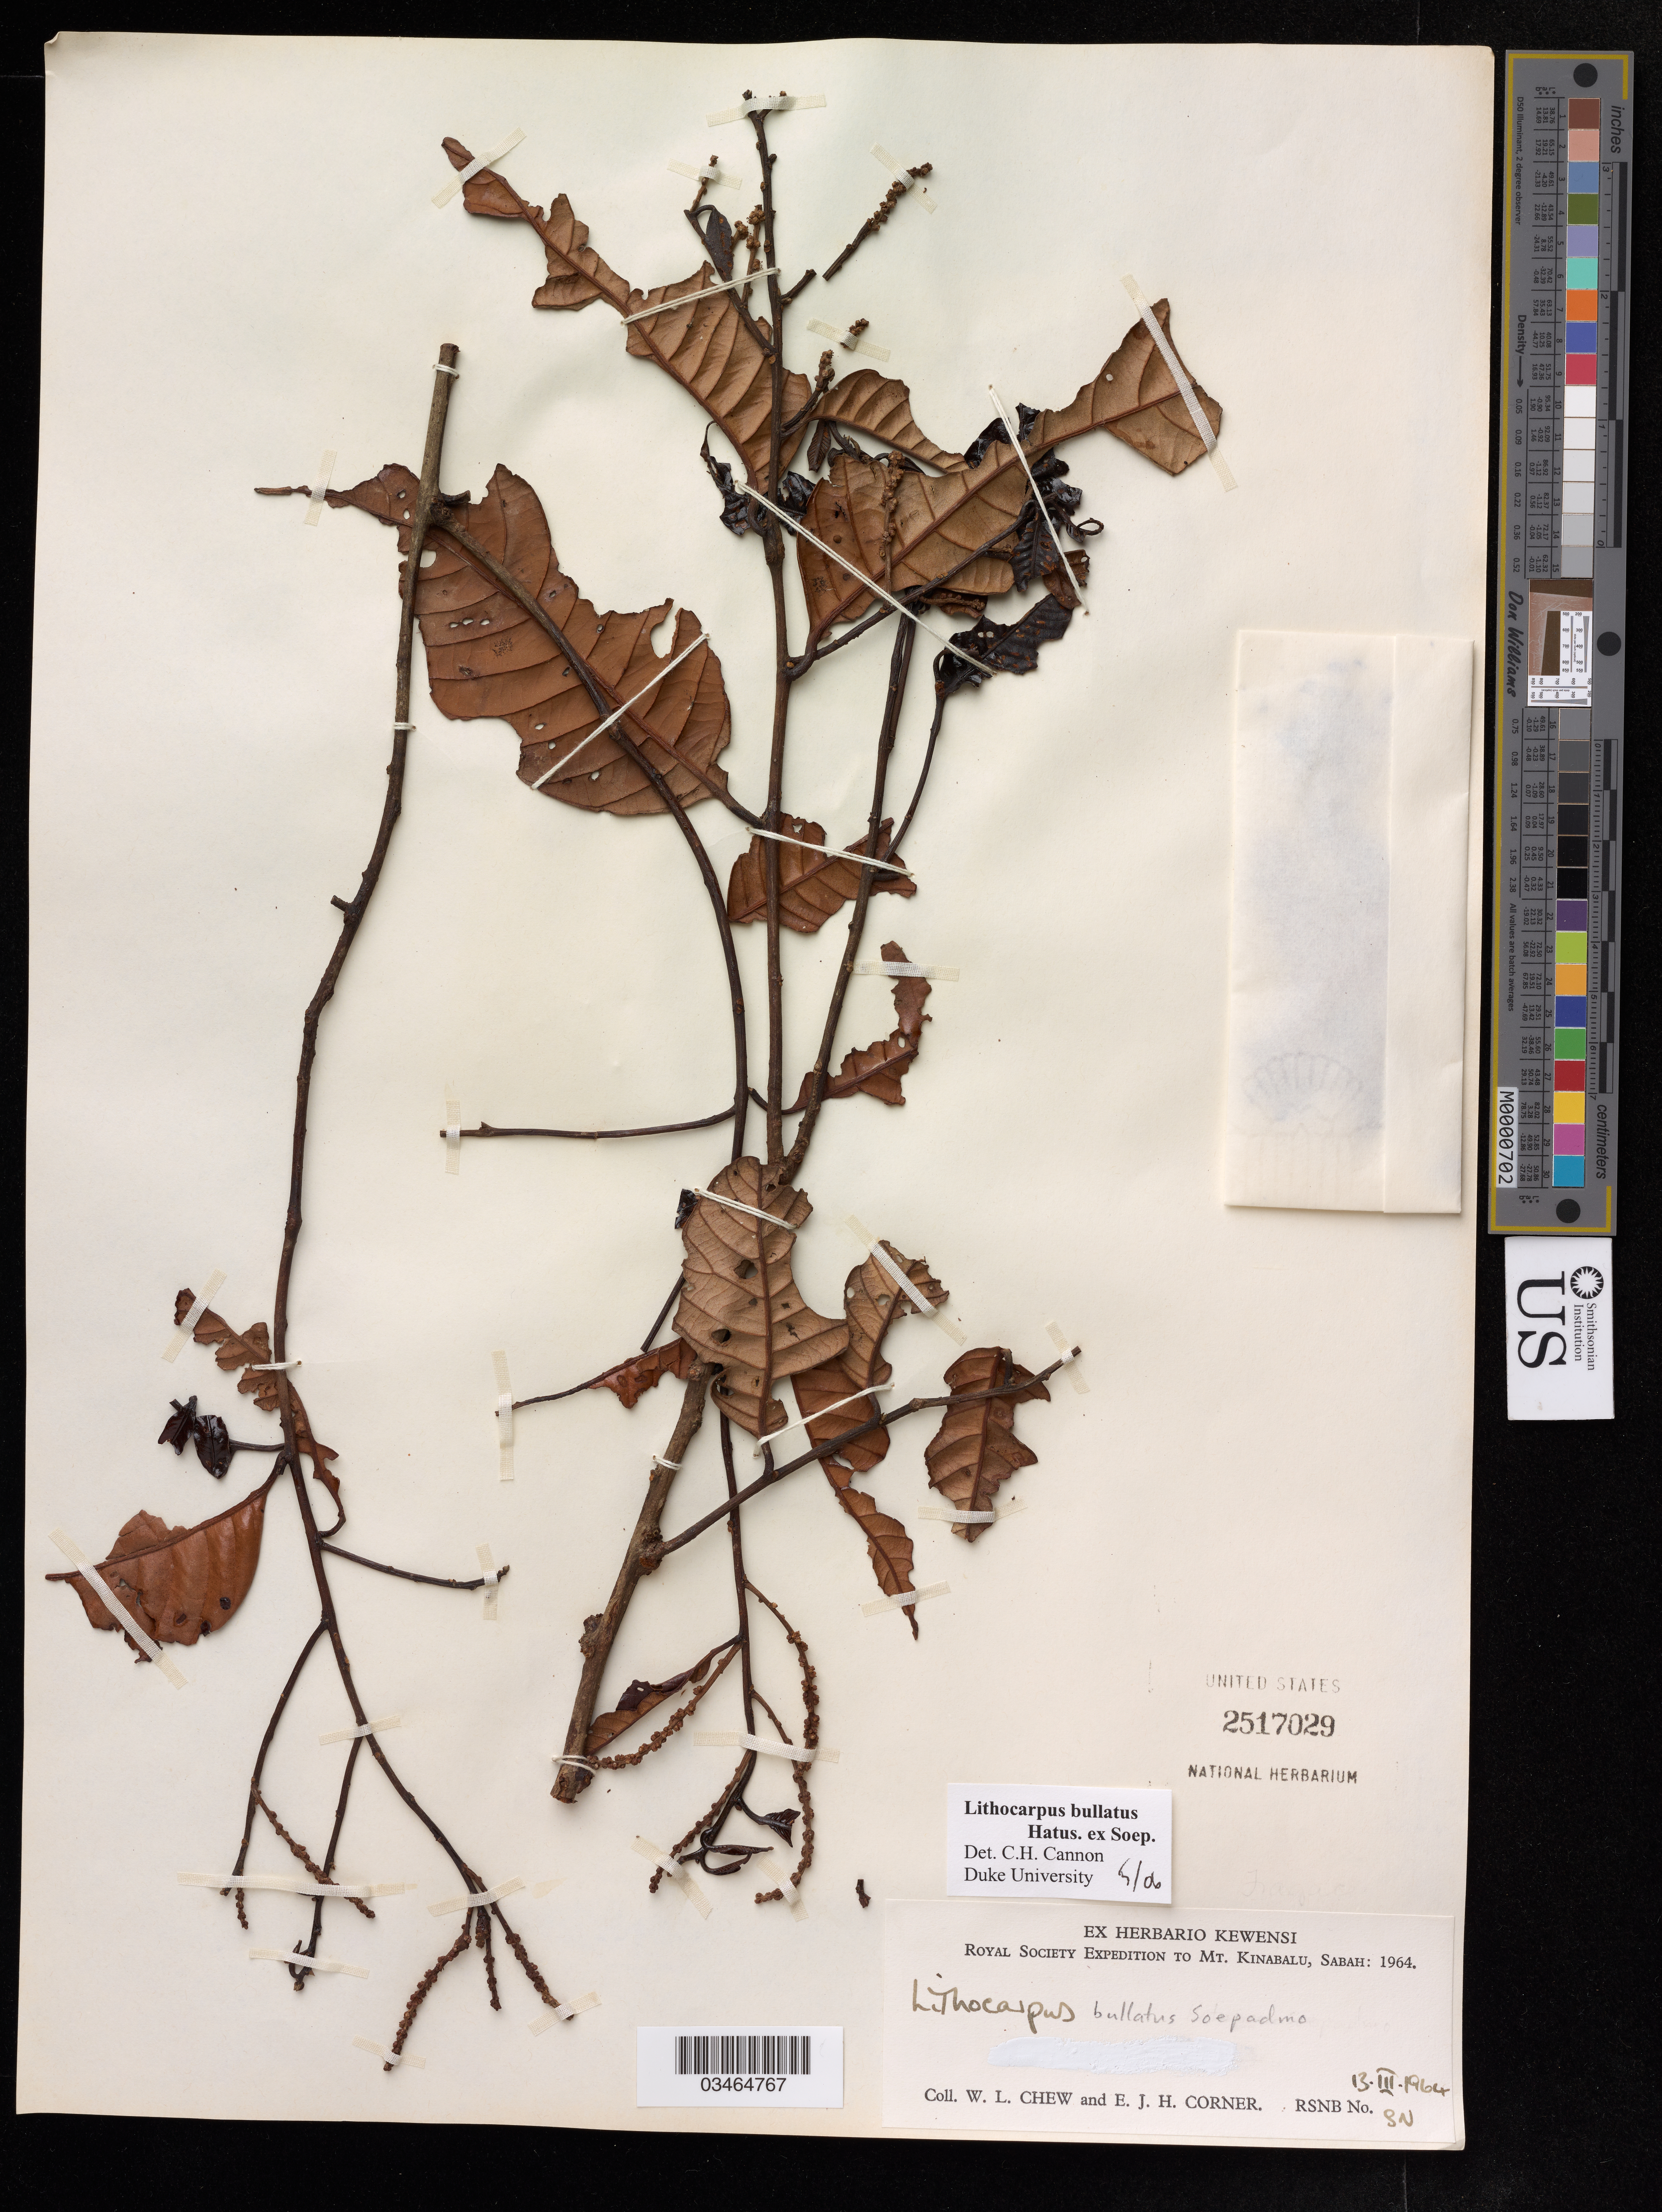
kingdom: Plantae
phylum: Tracheophyta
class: Magnoliopsida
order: Fagales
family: Fagaceae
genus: Lithocarpus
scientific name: Lithocarpus bullatus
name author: Hatus. ex Soepadmo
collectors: W. Chew & E. Corner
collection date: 1964-03-13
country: Malaysia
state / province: Sabah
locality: Mt. Kinabalu.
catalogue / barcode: US 2517029